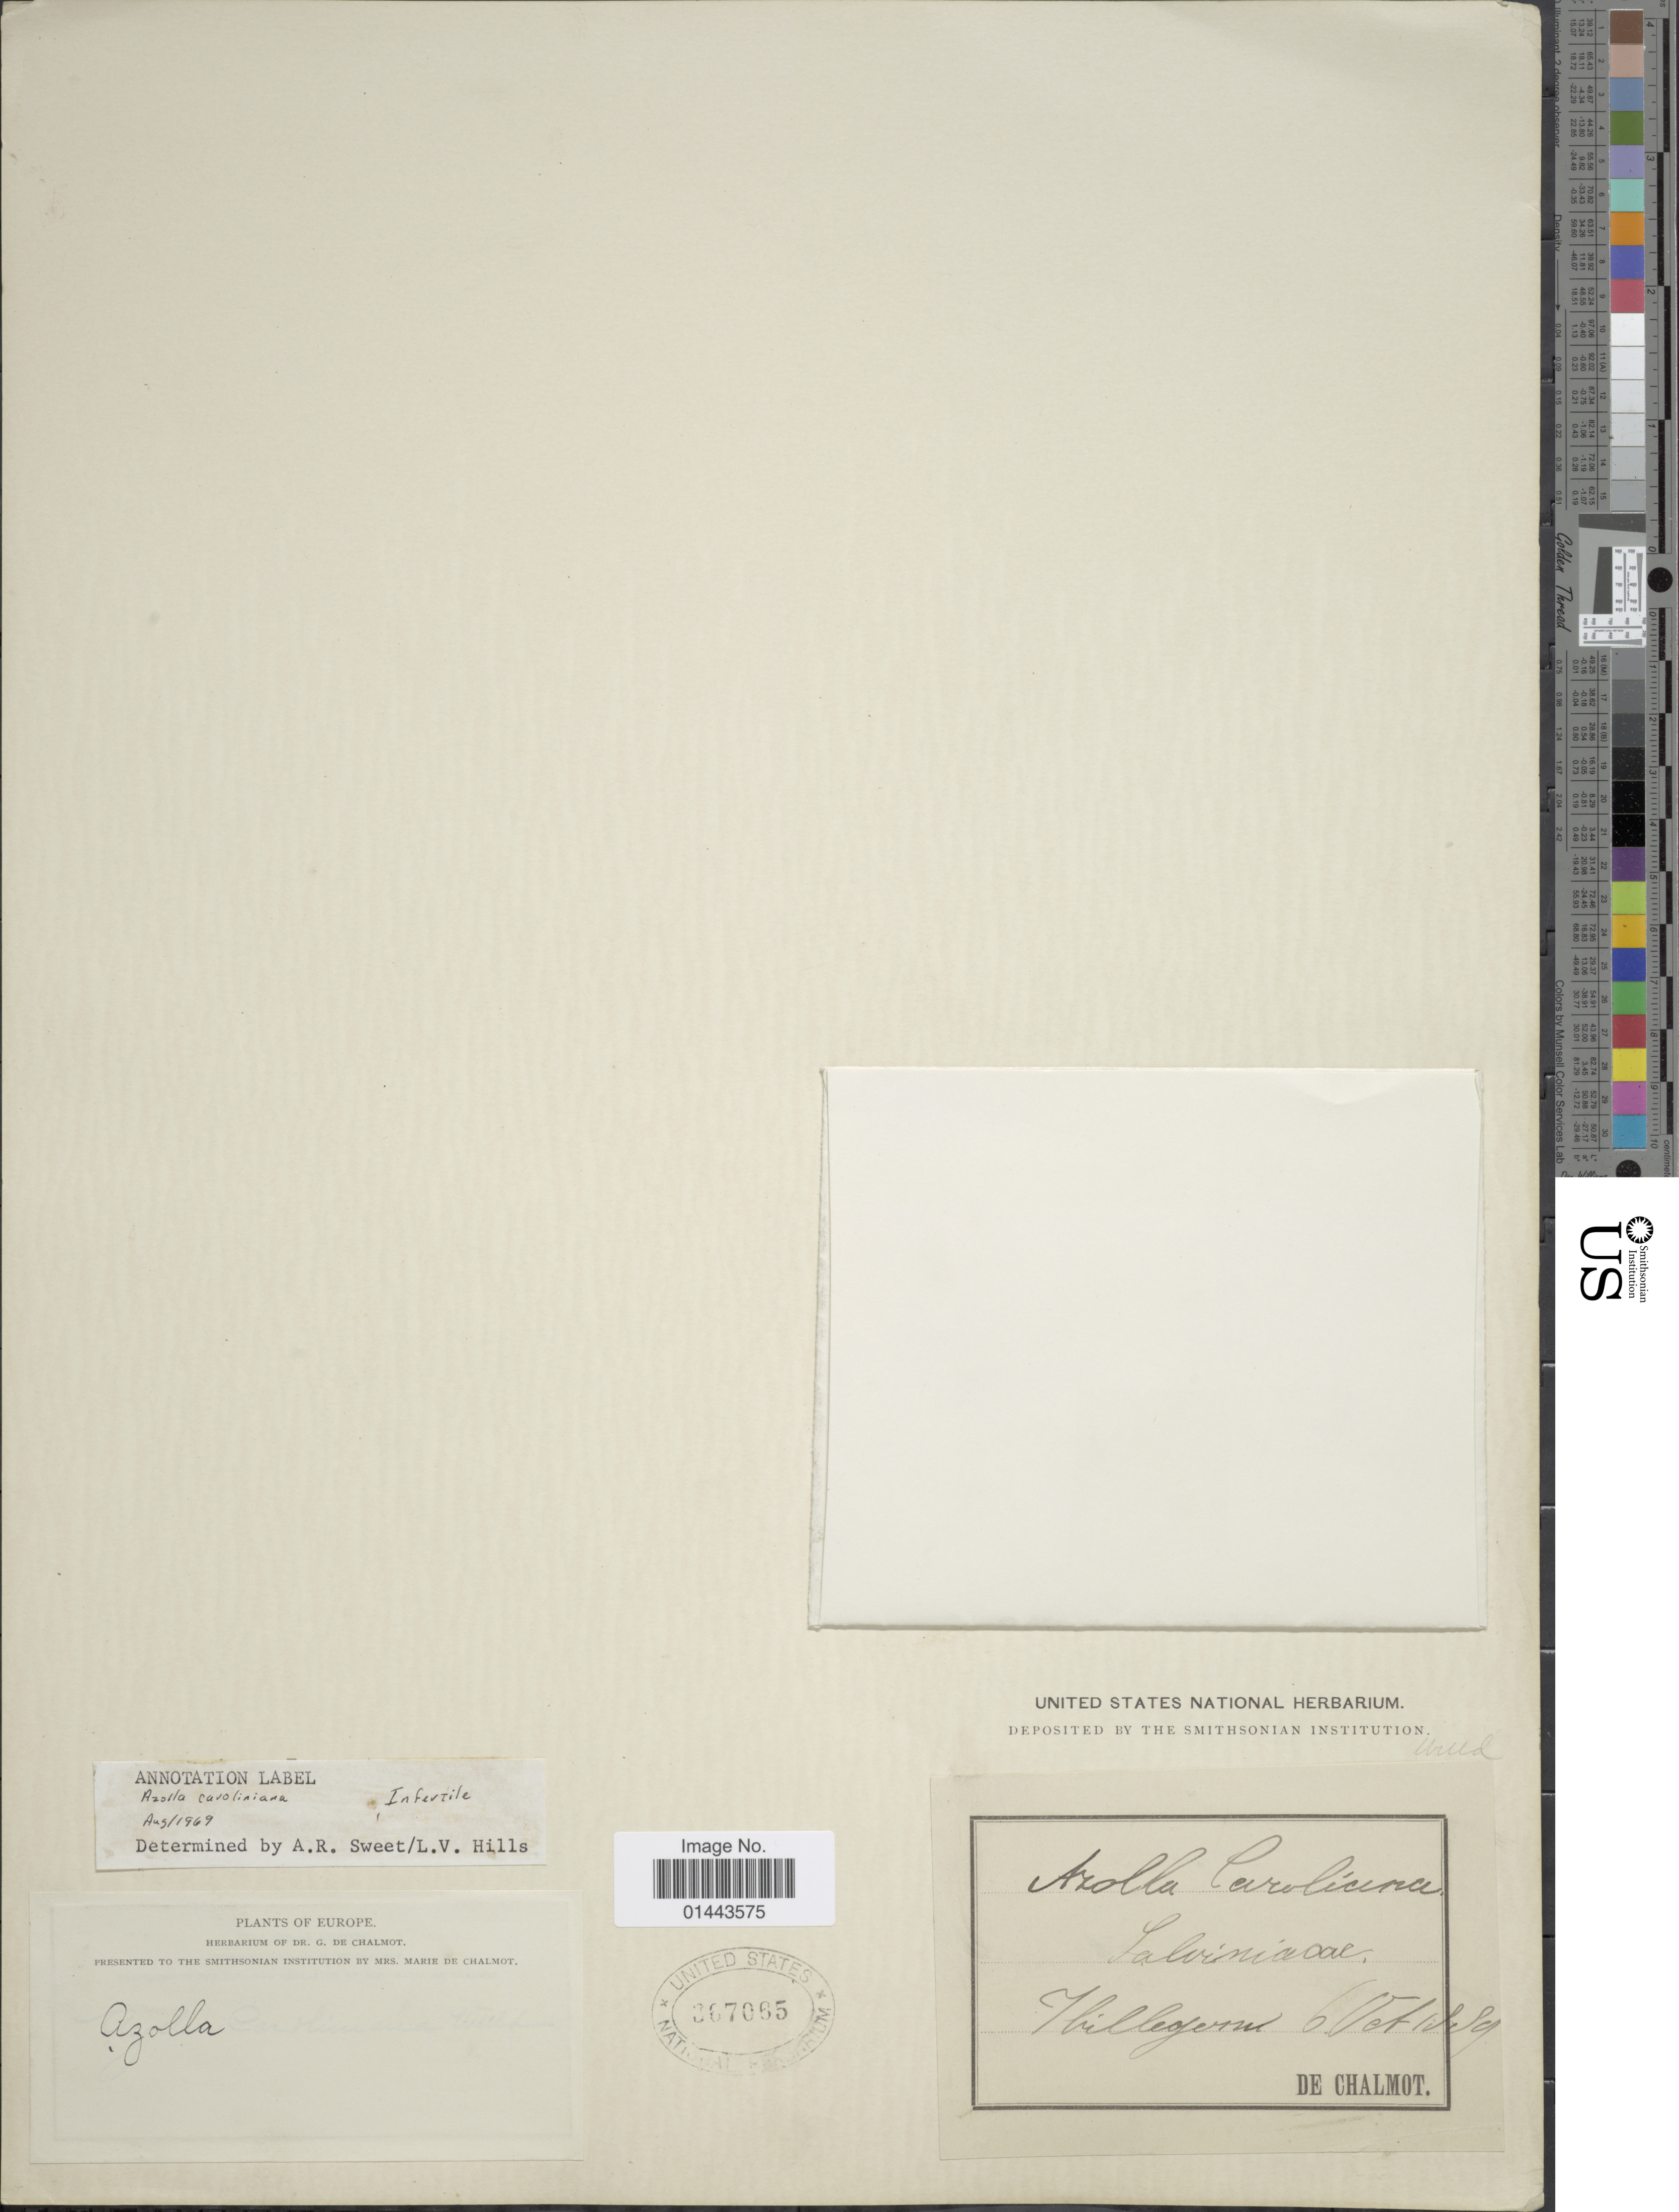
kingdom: Plantae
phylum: Tracheophyta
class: Polypodiopsida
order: Salviniales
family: Salviniaceae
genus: Azolla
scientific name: Azolla caroliniana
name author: Willd.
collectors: G. de Chalmot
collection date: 1889-10-06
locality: Europe. Hillegernu [interpreted]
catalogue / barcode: US 367065